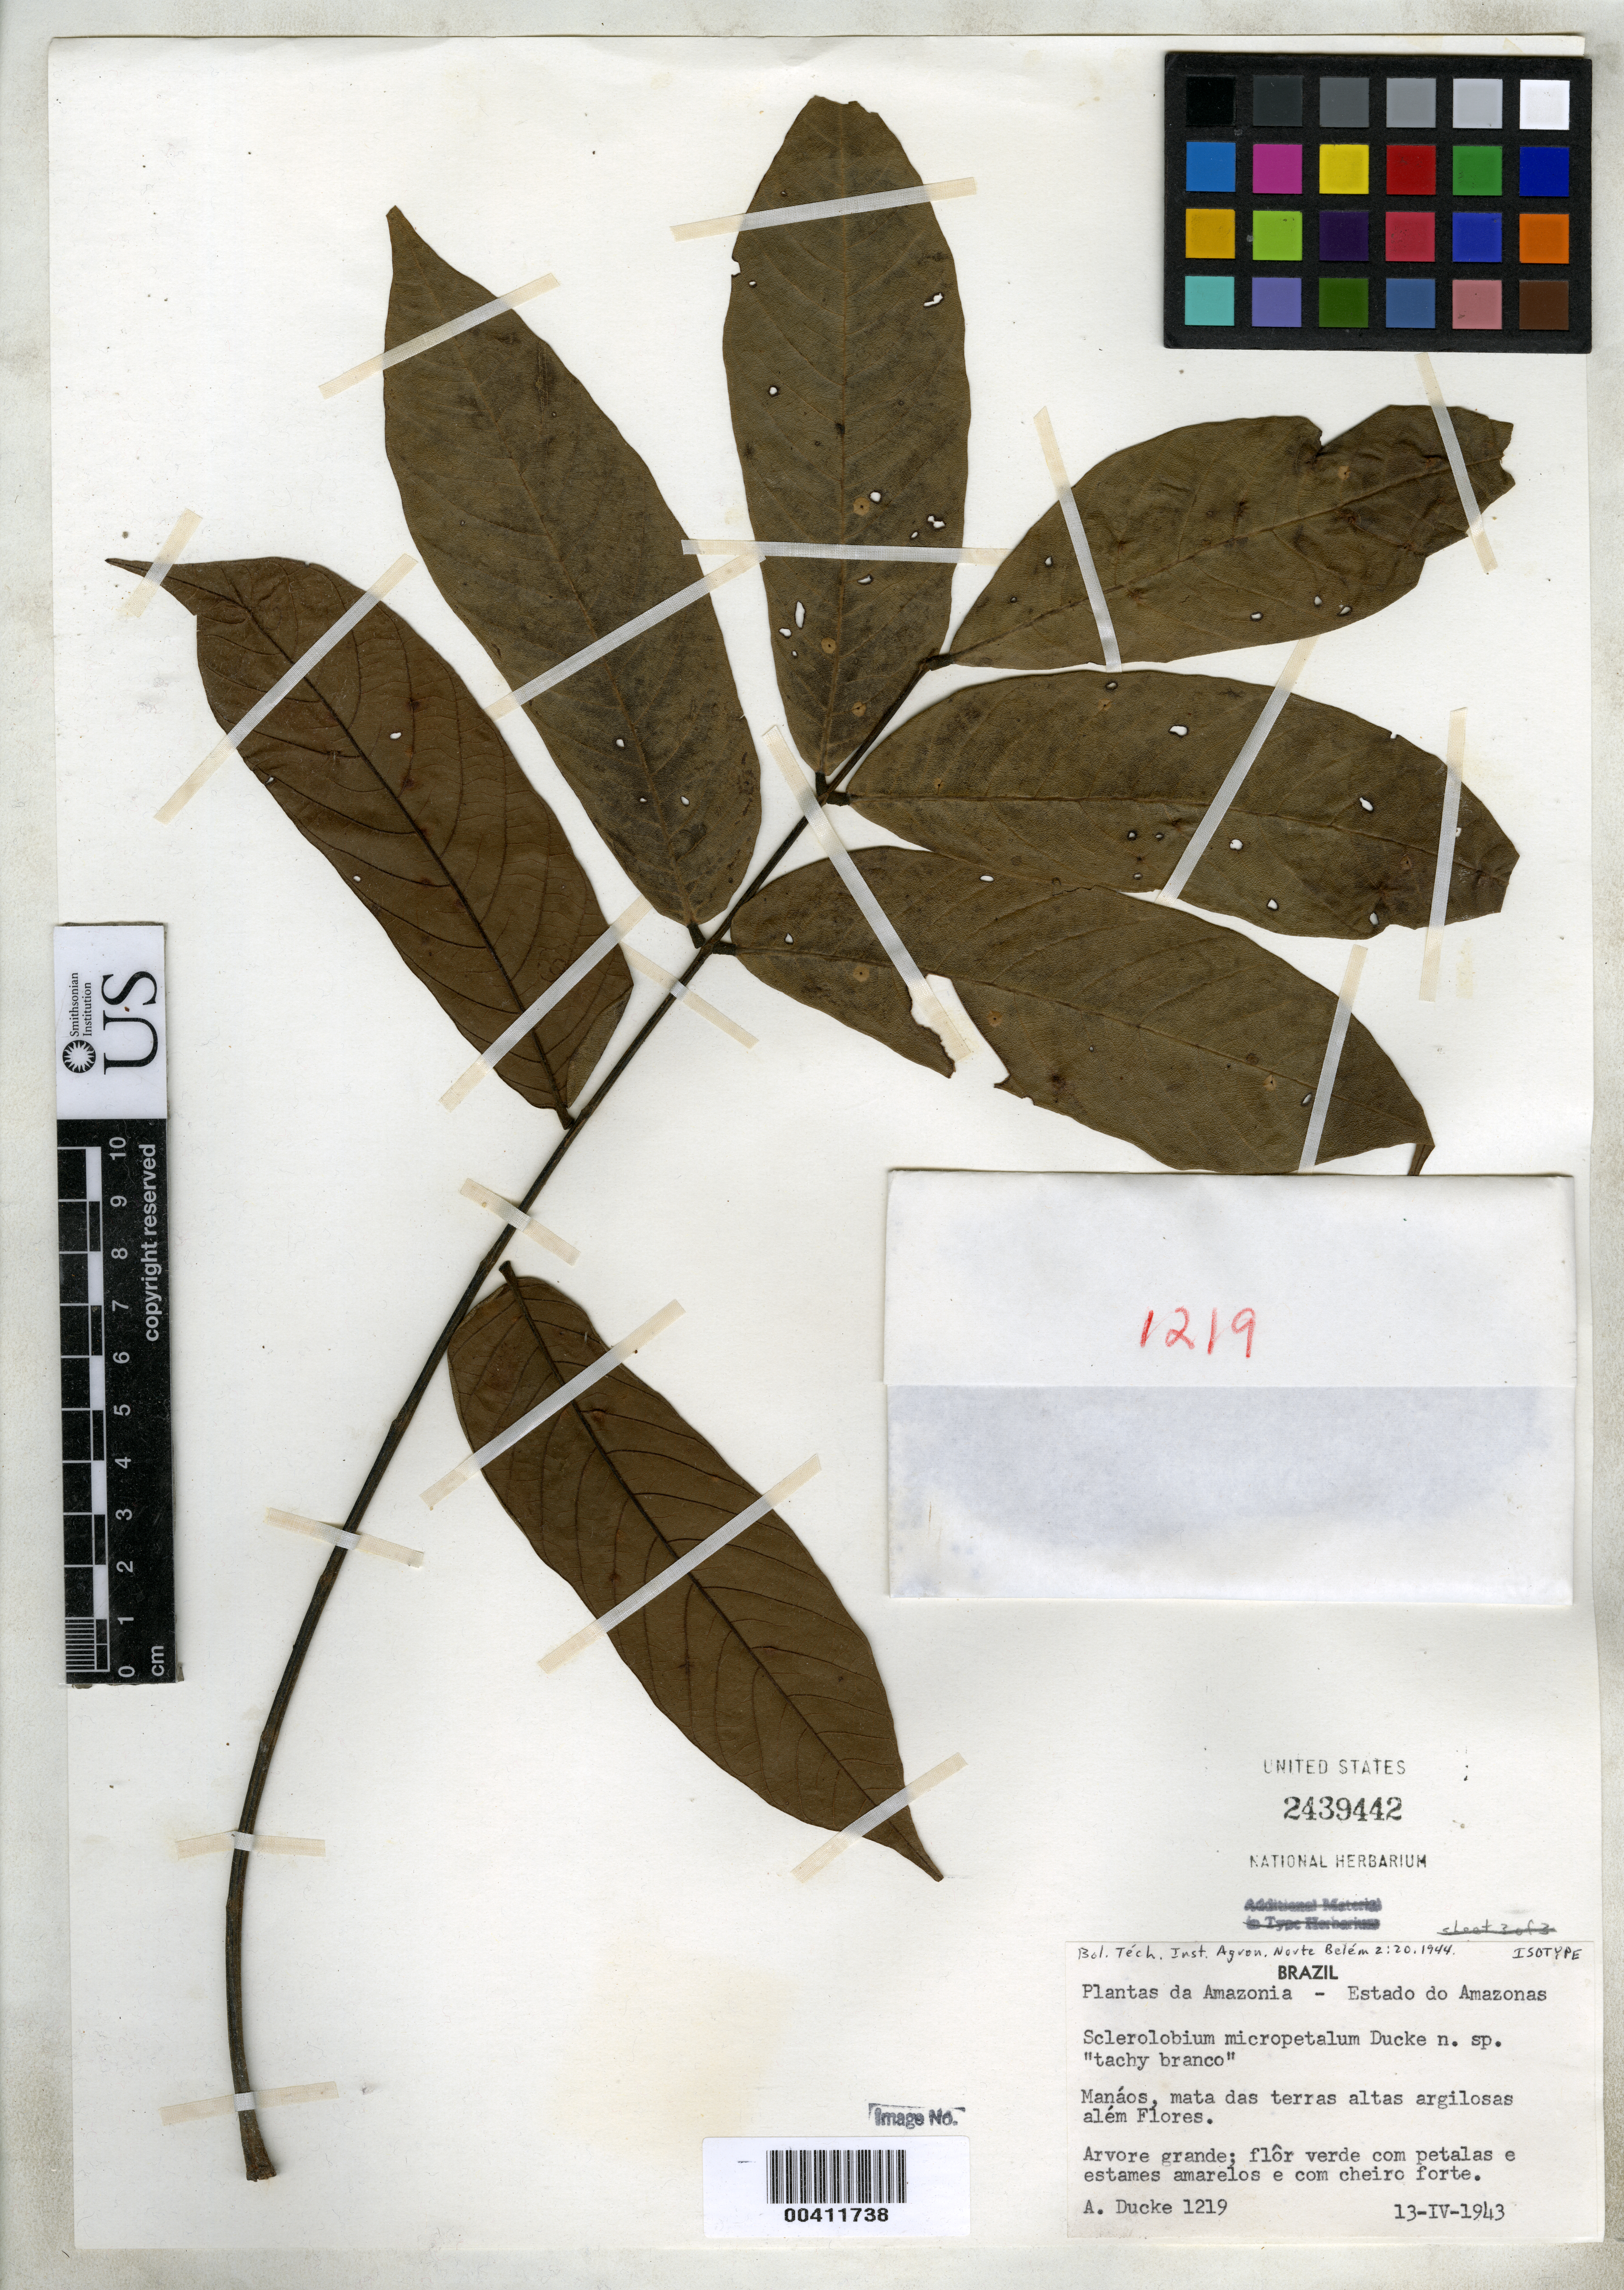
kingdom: Plantae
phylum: Tracheophyta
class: Magnoliopsida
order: Fabales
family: Fabaceae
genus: Sclerolobium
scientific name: Sclerolobium micropetalum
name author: Ducke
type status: Isotype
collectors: A. Ducke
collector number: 1219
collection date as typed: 13 Apr 1943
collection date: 1943-04-13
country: Brazil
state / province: Amazonas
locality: Manaos. Alem Flores.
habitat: Mata das terras altas.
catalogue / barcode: US 2439442